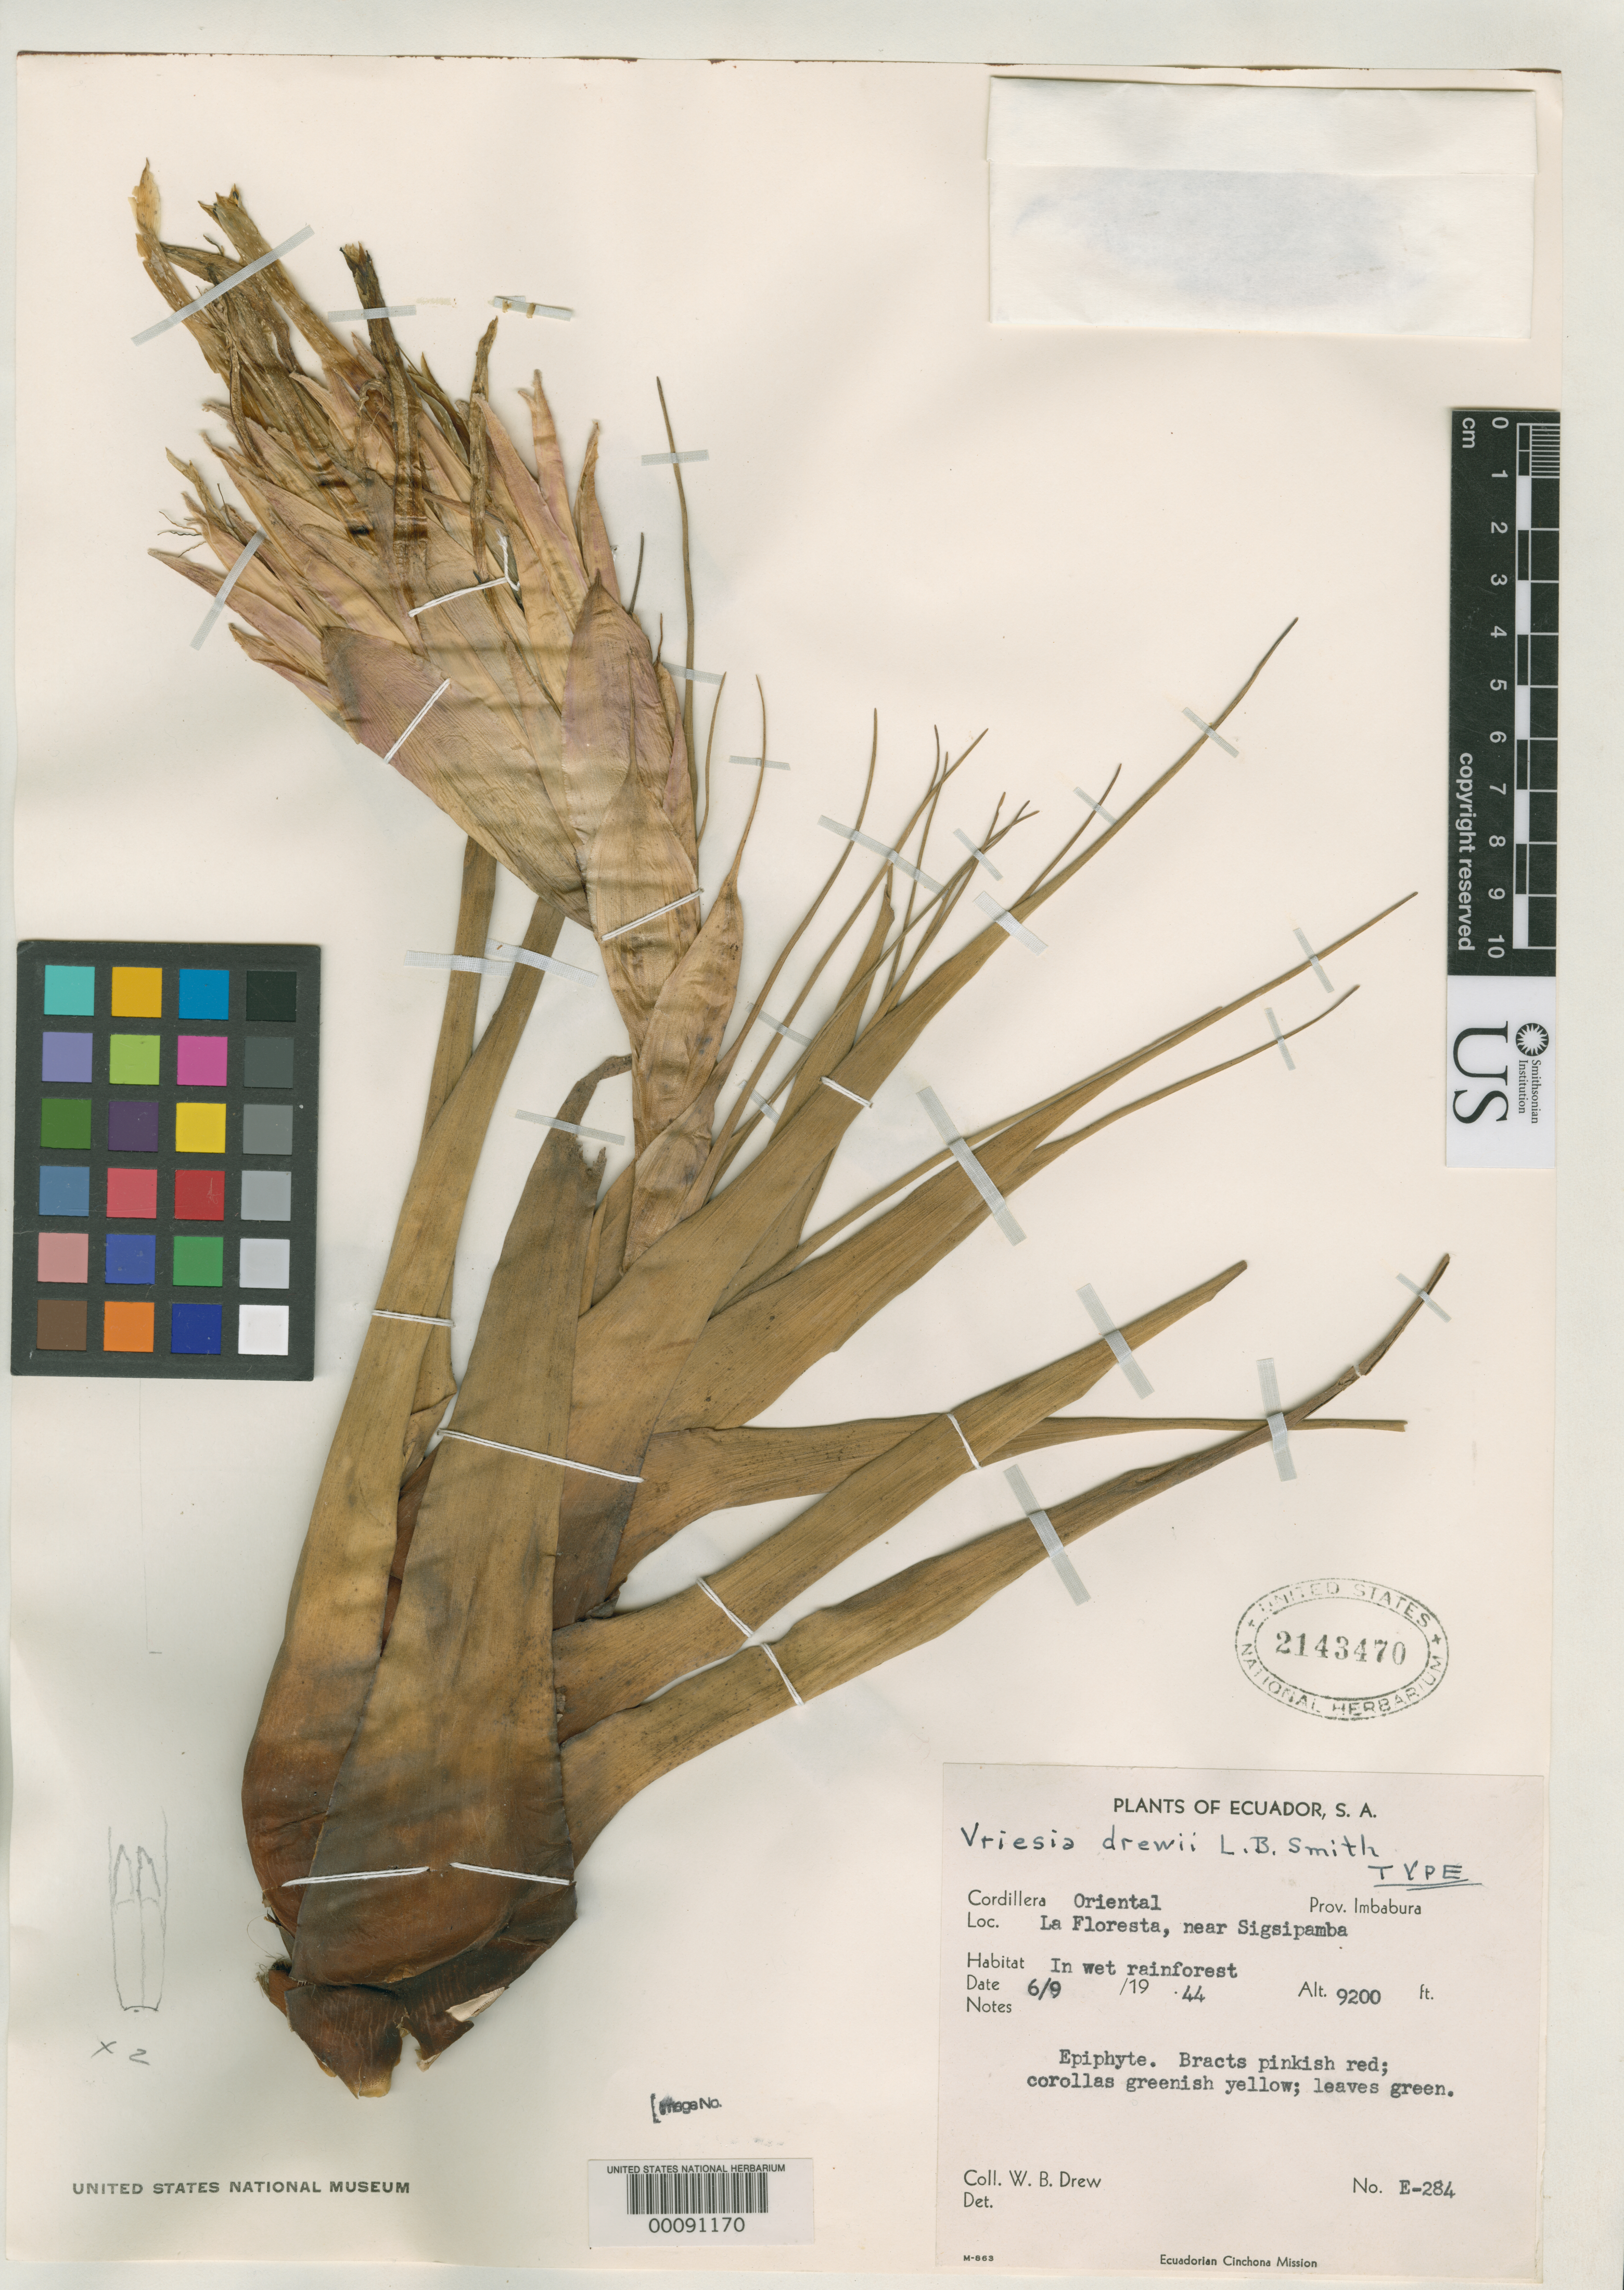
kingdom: Plantae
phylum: Tracheophyta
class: Liliopsida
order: Poales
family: Bromeliaceae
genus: Vriesea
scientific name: Vriesea drewii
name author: L.B. Sm.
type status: Holotype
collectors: W. B. Drew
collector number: E 284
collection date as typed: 09 Jun 1944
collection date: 1944-06-09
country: Ecuador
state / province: Imbabura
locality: La Flore Sta.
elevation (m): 9200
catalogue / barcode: US 2143470